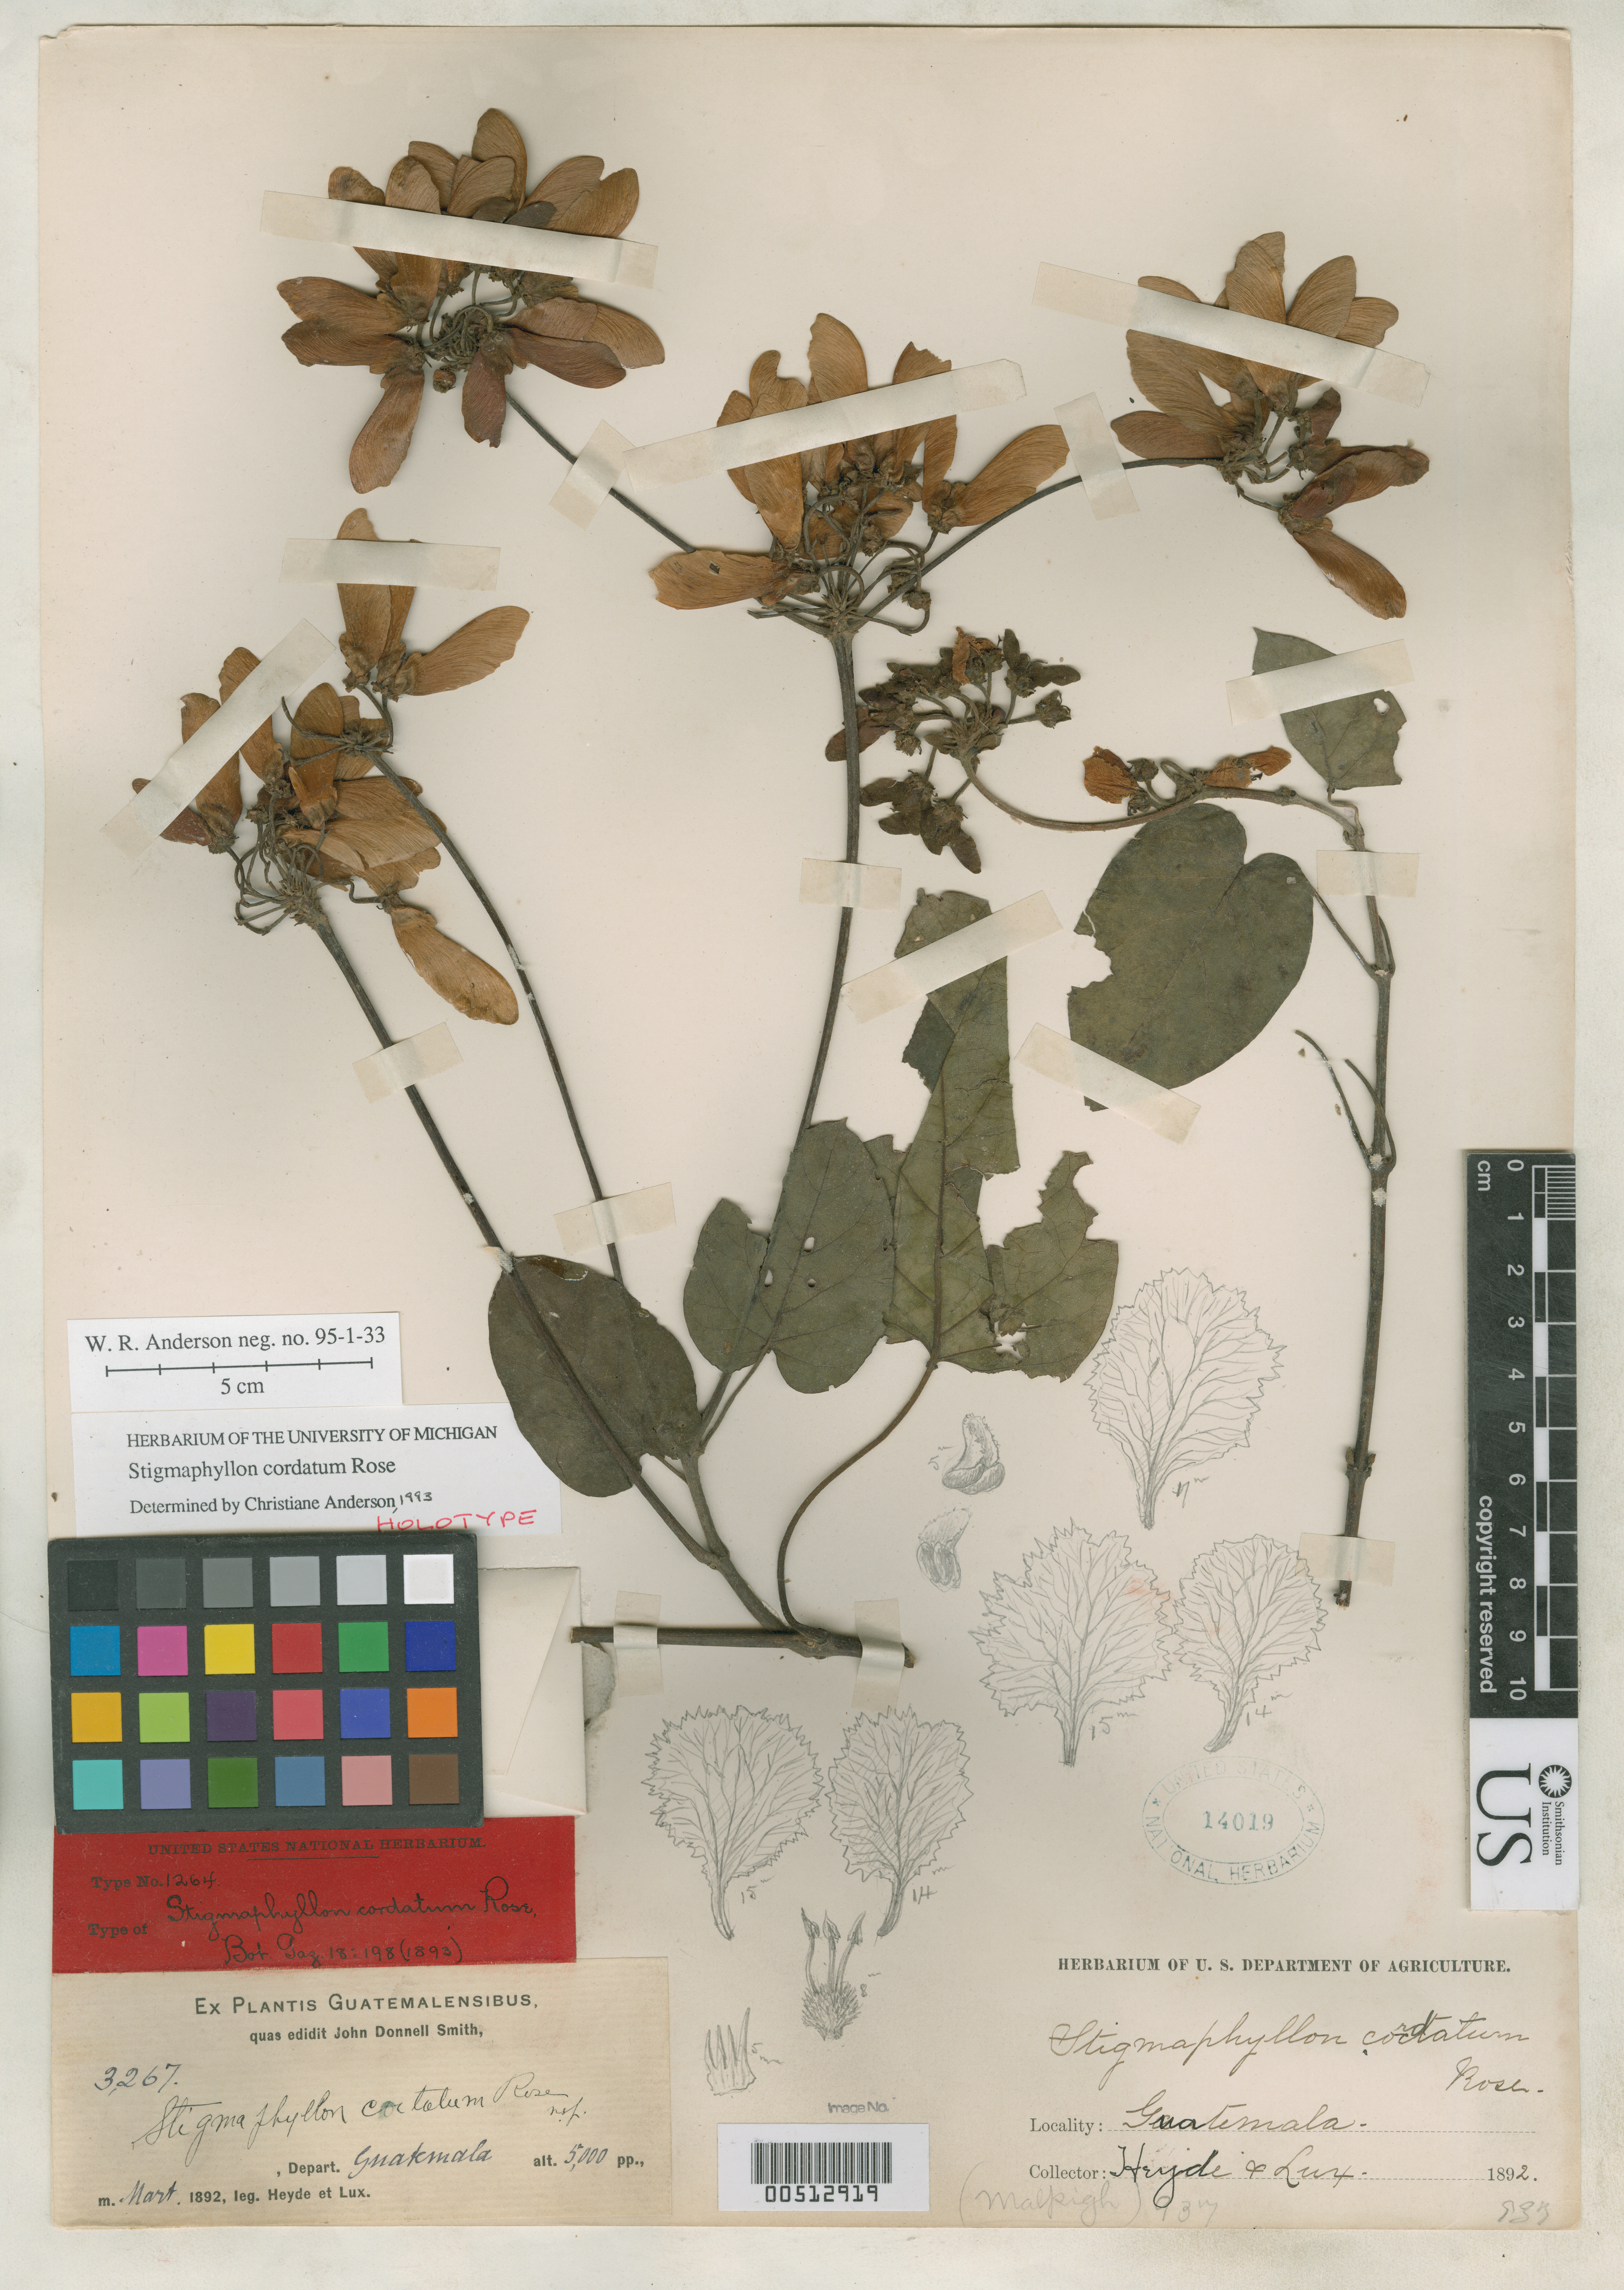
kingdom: Plantae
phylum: Tracheophyta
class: Magnoliopsida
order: Malpighiales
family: Malpighiaceae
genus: Stigmaphyllon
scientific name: Stigmaphyllon cordatum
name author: Rose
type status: Holotype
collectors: E. T. Heyde & E. Lux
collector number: J.D.S. 3267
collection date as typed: Mar 1892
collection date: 1892-03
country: Guatemala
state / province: Guatemala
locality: Dept. Guatemala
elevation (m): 1524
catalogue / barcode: US 14019